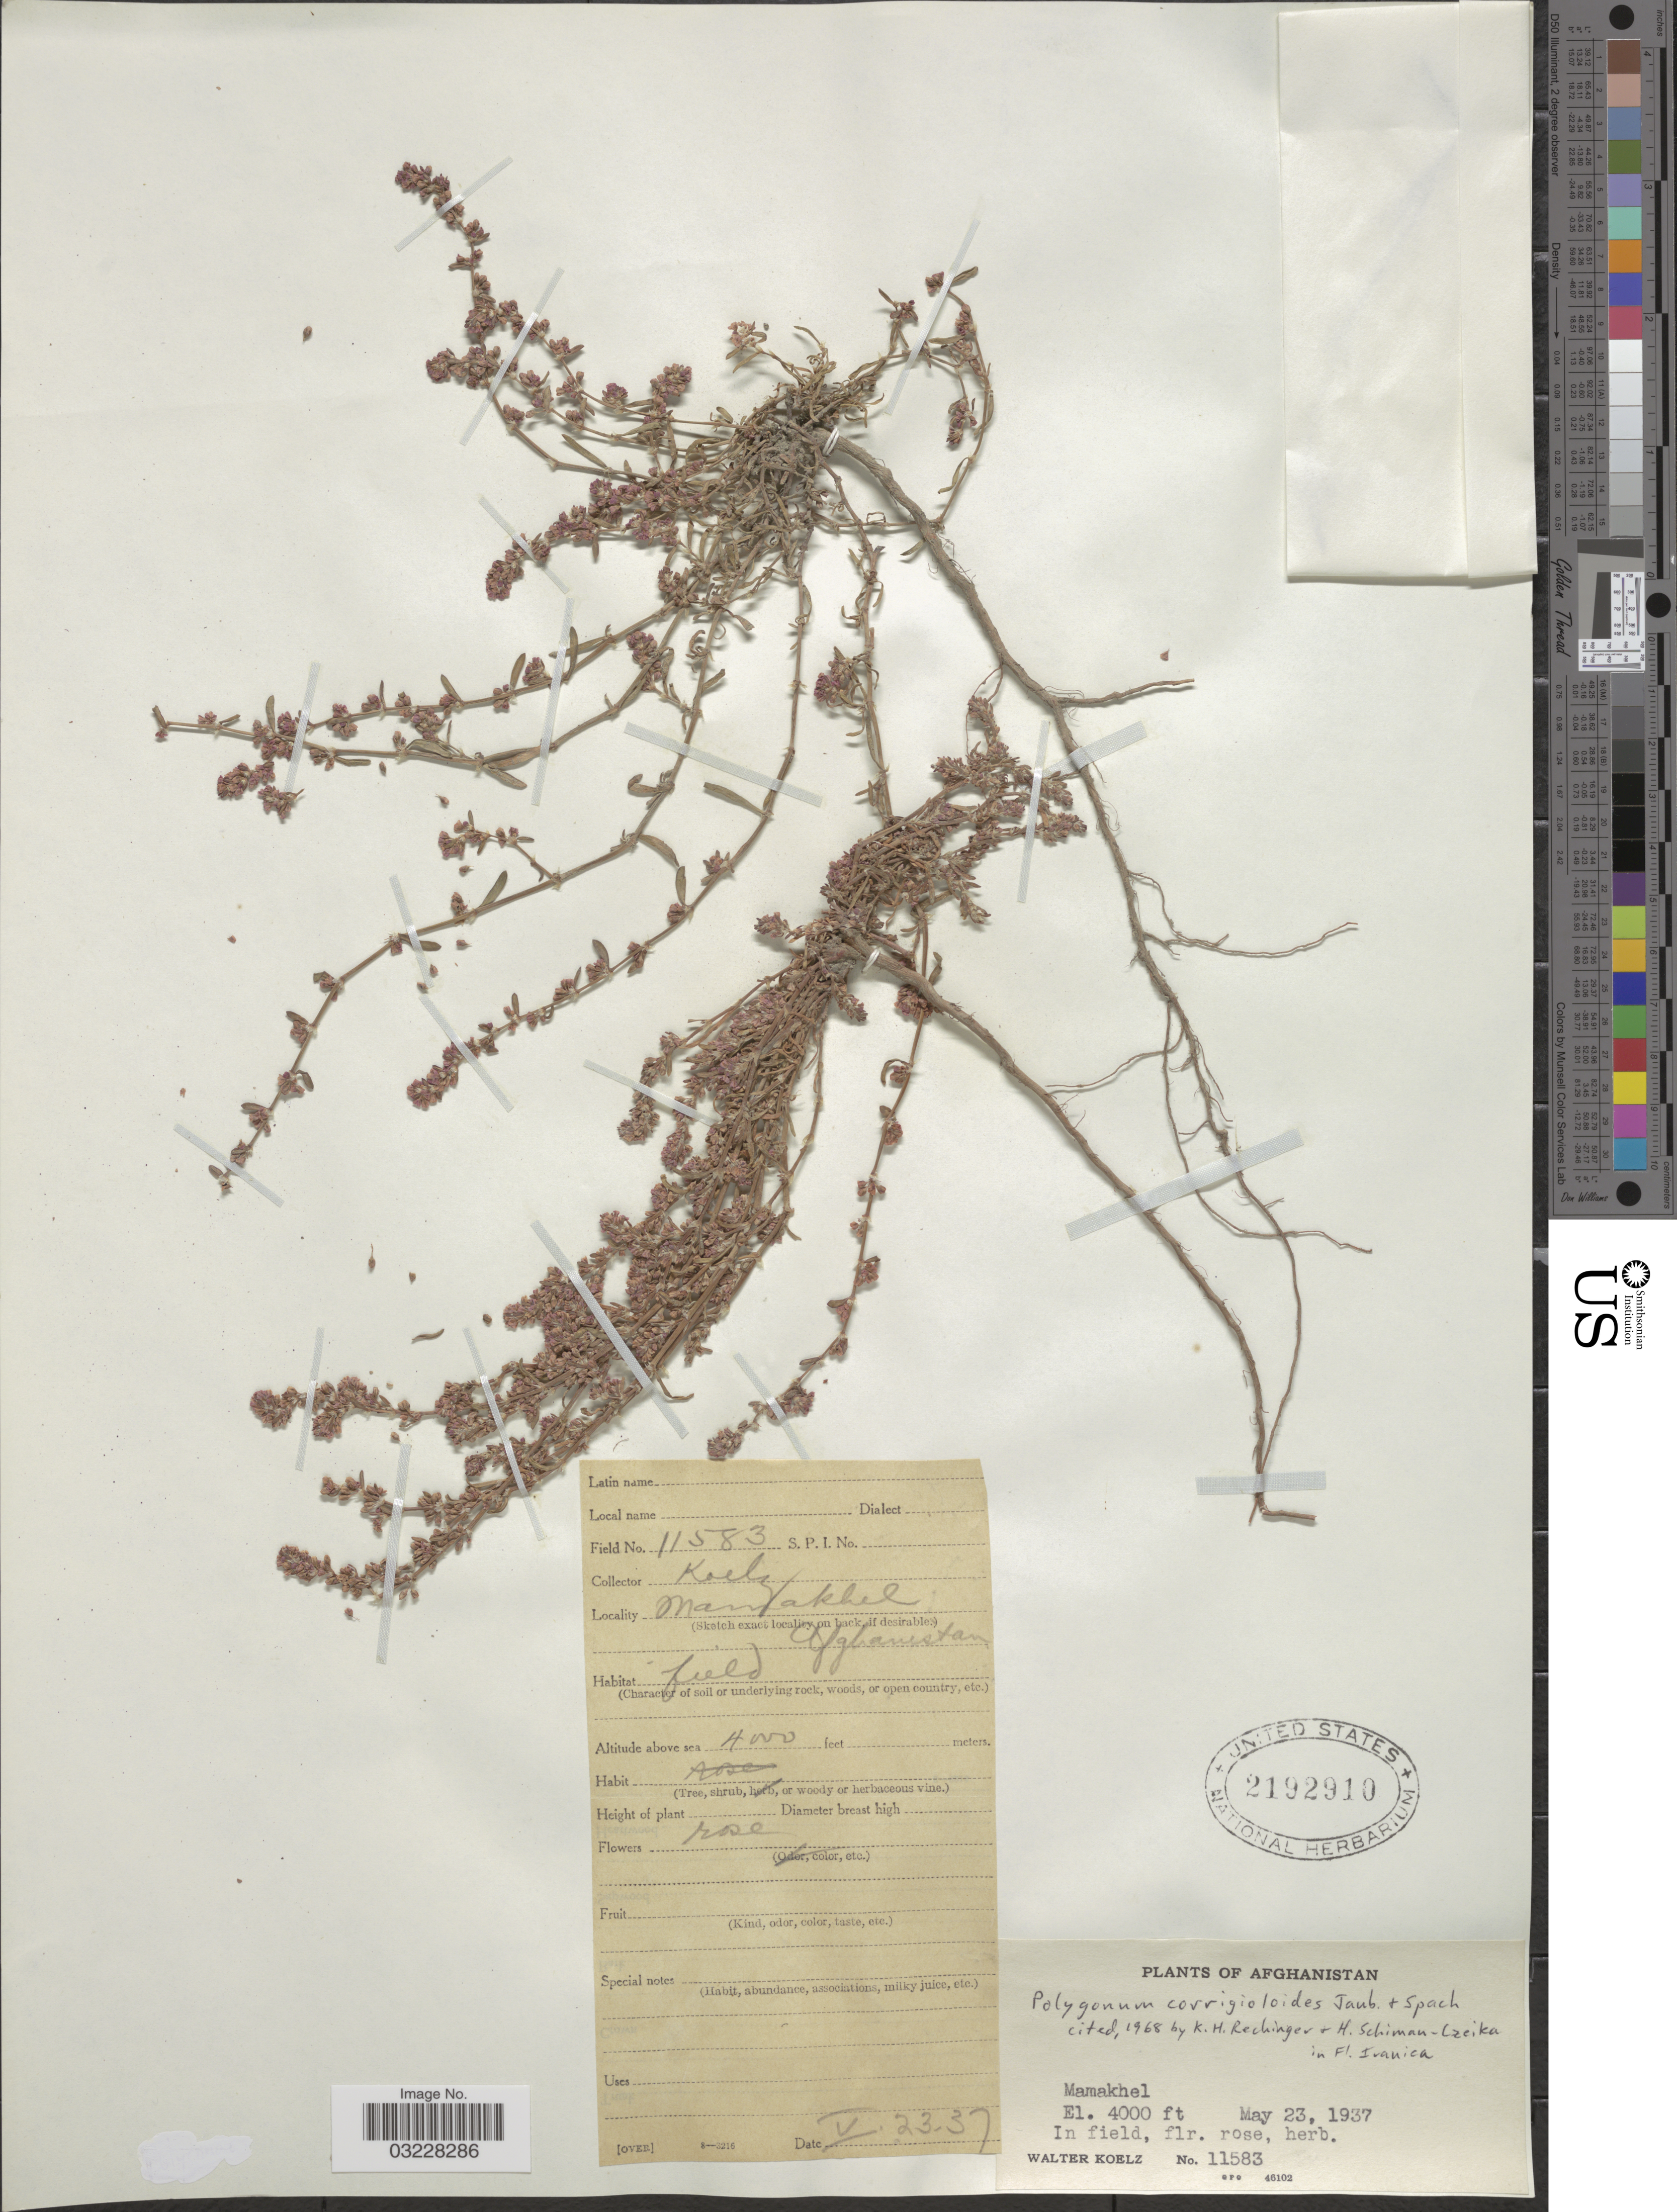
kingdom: Plantae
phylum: Tracheophyta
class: Magnoliopsida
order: Caryophyllales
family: Polygonaceae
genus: Polygonum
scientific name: Polygonum corrigioloides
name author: Jaub. & Spach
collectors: W. N. Koelz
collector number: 11583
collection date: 1937-05-23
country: Afghanistan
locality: Mamakhel.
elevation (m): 1219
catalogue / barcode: US 2192910